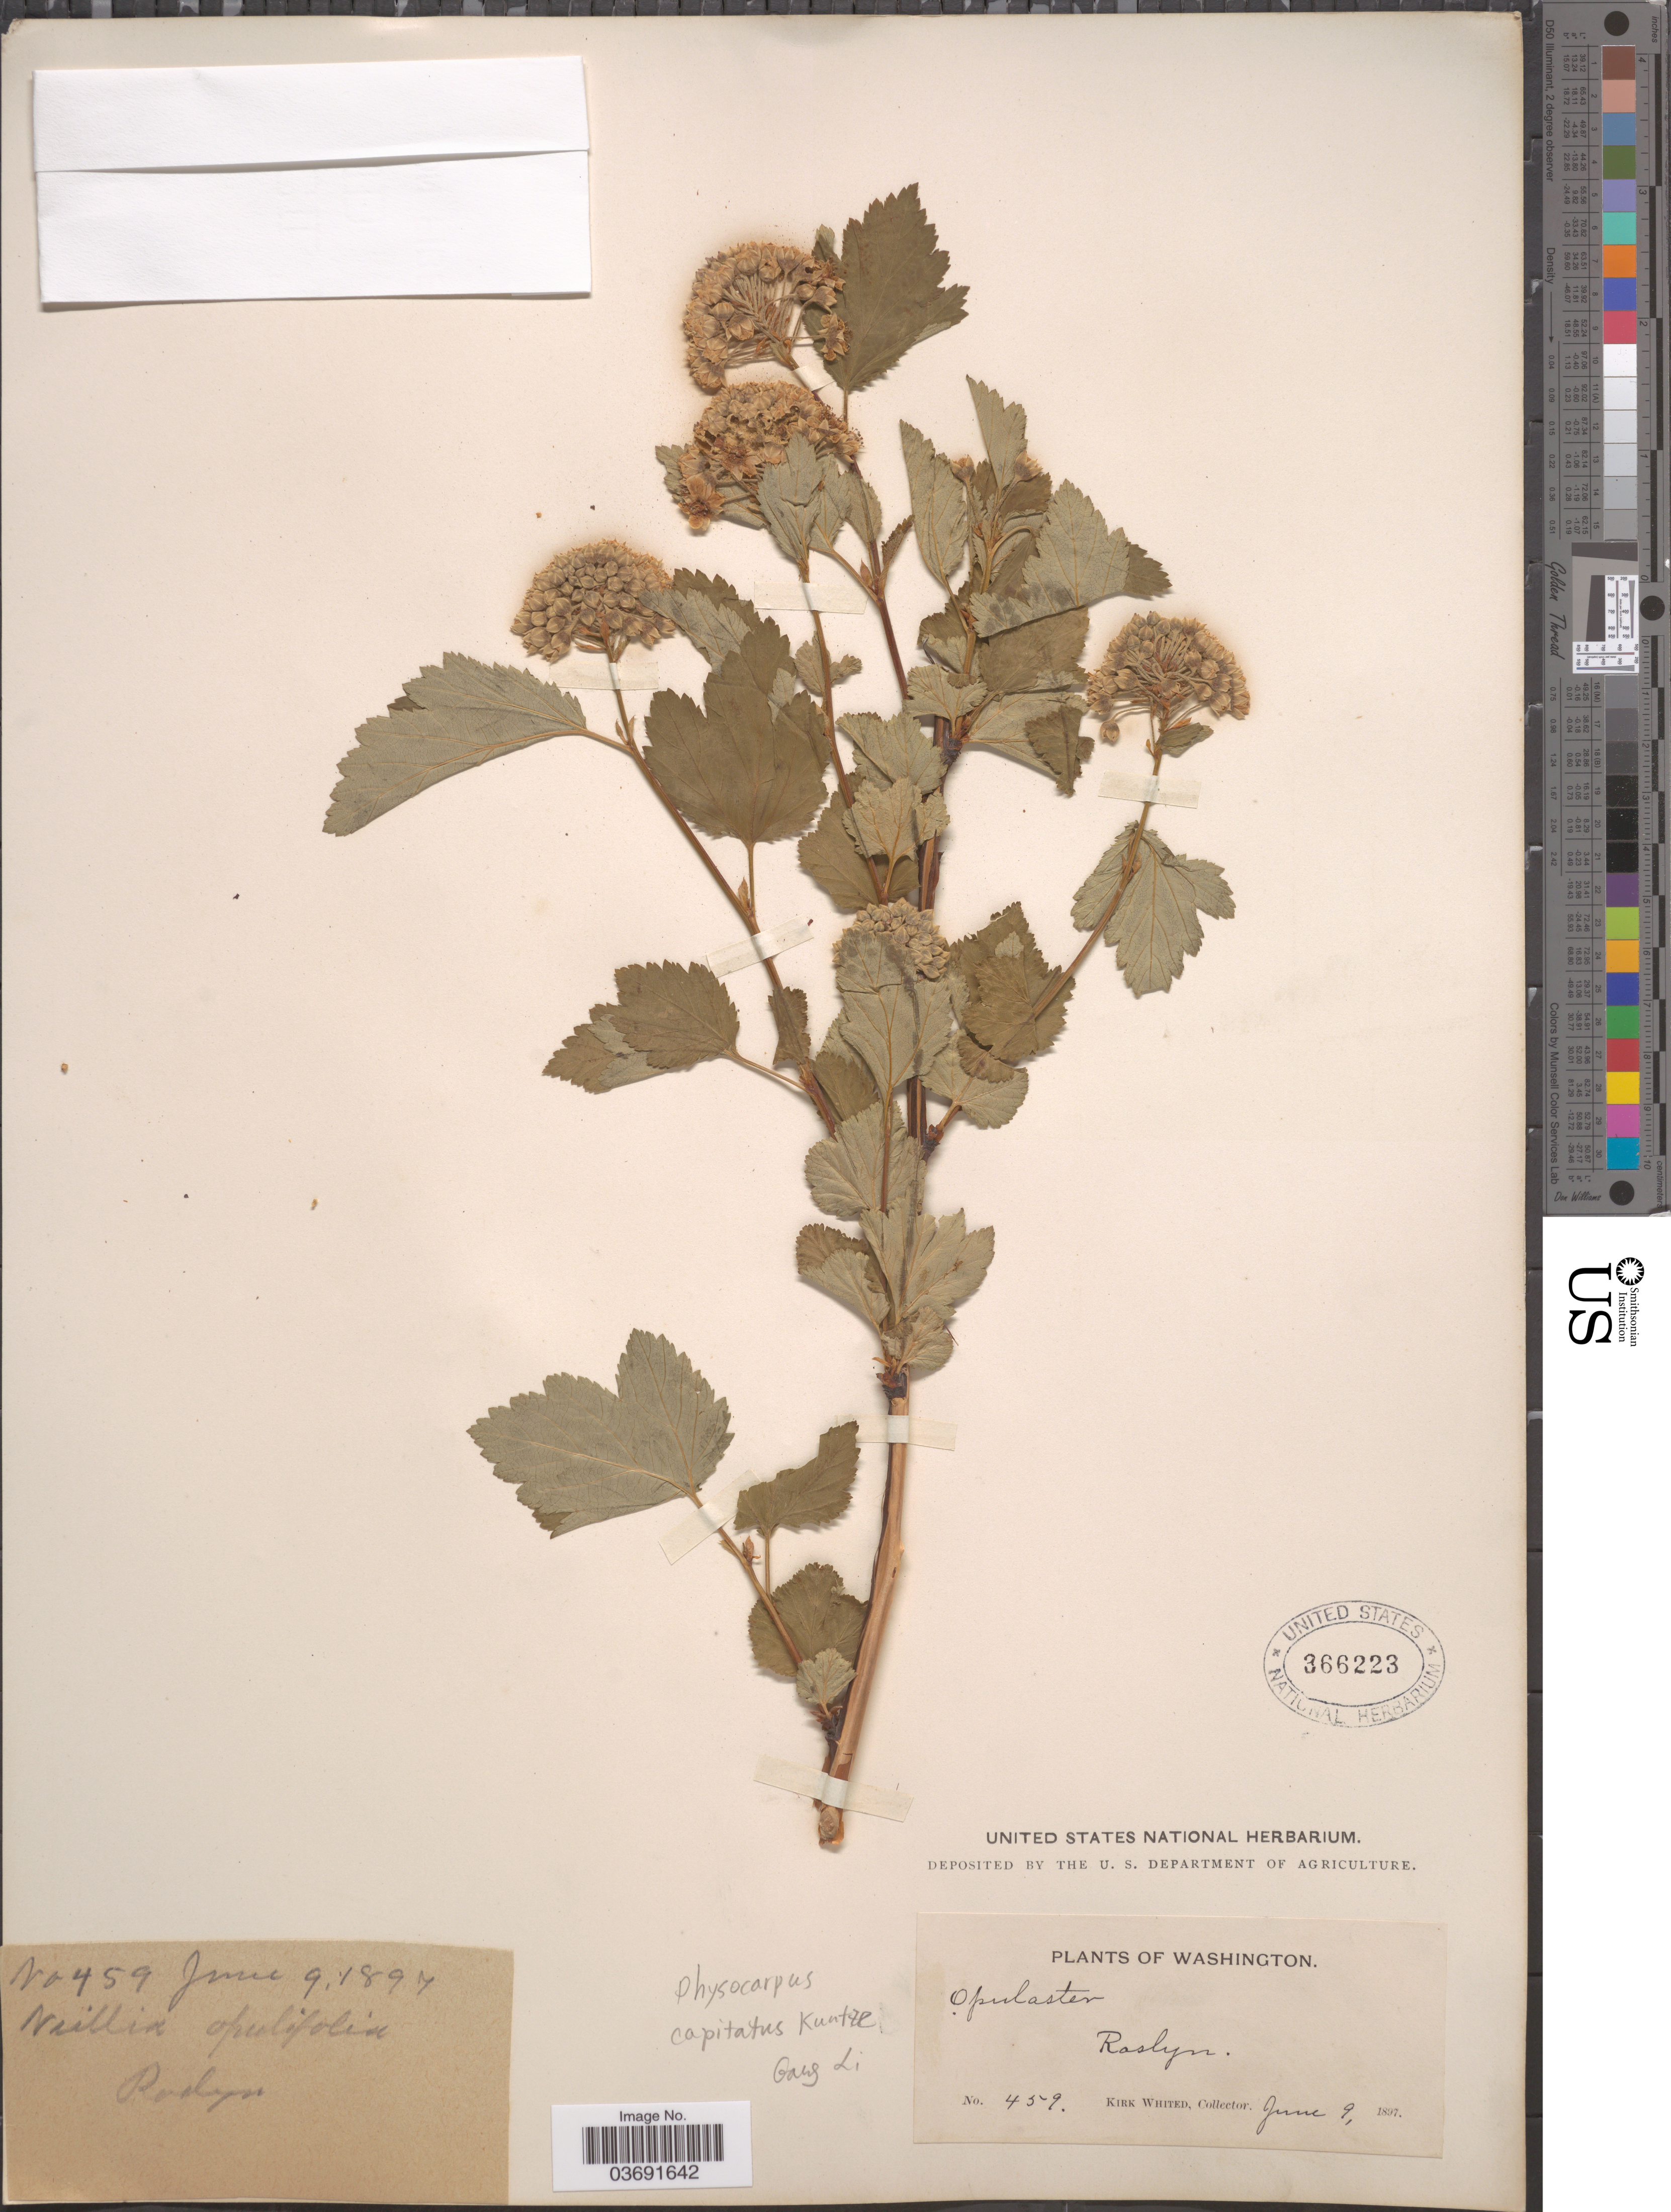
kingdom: Plantae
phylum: Tracheophyta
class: Magnoliopsida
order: Rosales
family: Rosaceae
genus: Physocarpus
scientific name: Physocarpus capitatus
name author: (Pursh) Kuntze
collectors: K. Whited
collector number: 459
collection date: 1897-06-09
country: United States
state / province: Washington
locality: Roslyn.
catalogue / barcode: US 366223